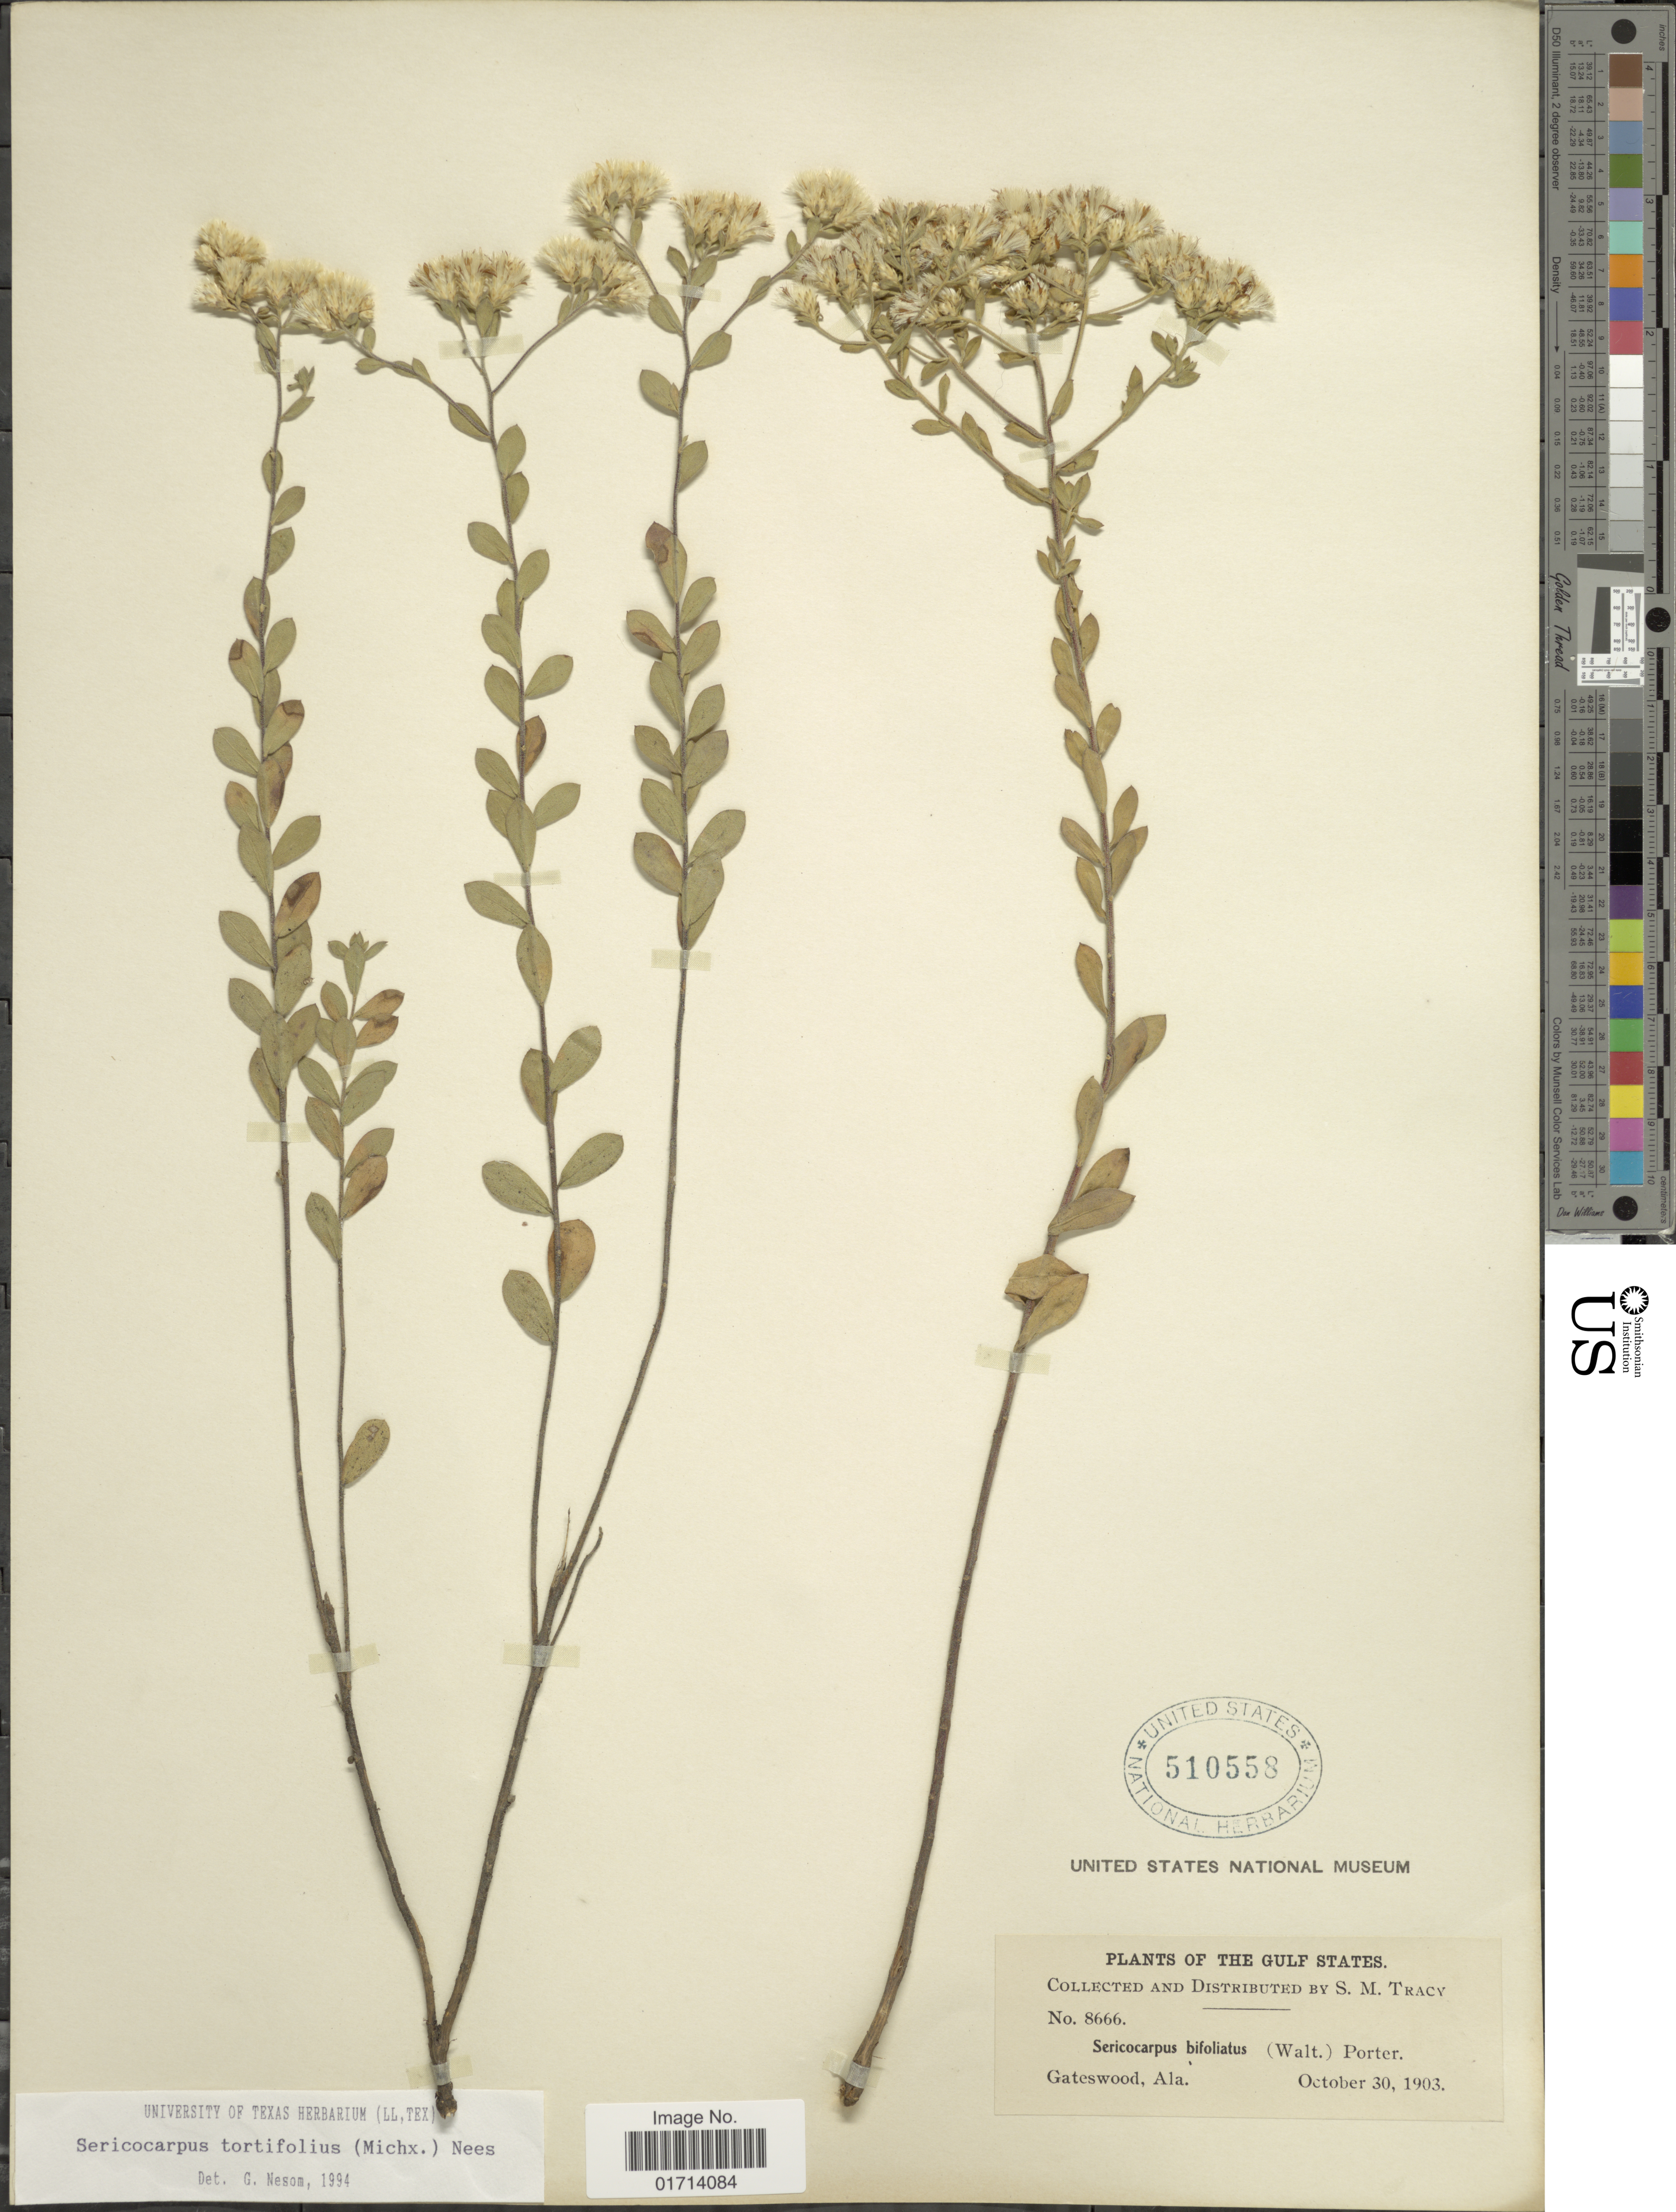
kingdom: Plantae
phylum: Tracheophyta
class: Magnoliopsida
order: Asterales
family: Asteraceae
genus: Sericocarpus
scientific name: Sericocarpus tortifolius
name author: (Michx.) Nees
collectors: S. Stracy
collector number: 8666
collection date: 1903-10-30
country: United States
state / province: Alabama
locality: The Gulf States, Gateswood, Ala.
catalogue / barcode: US 510558